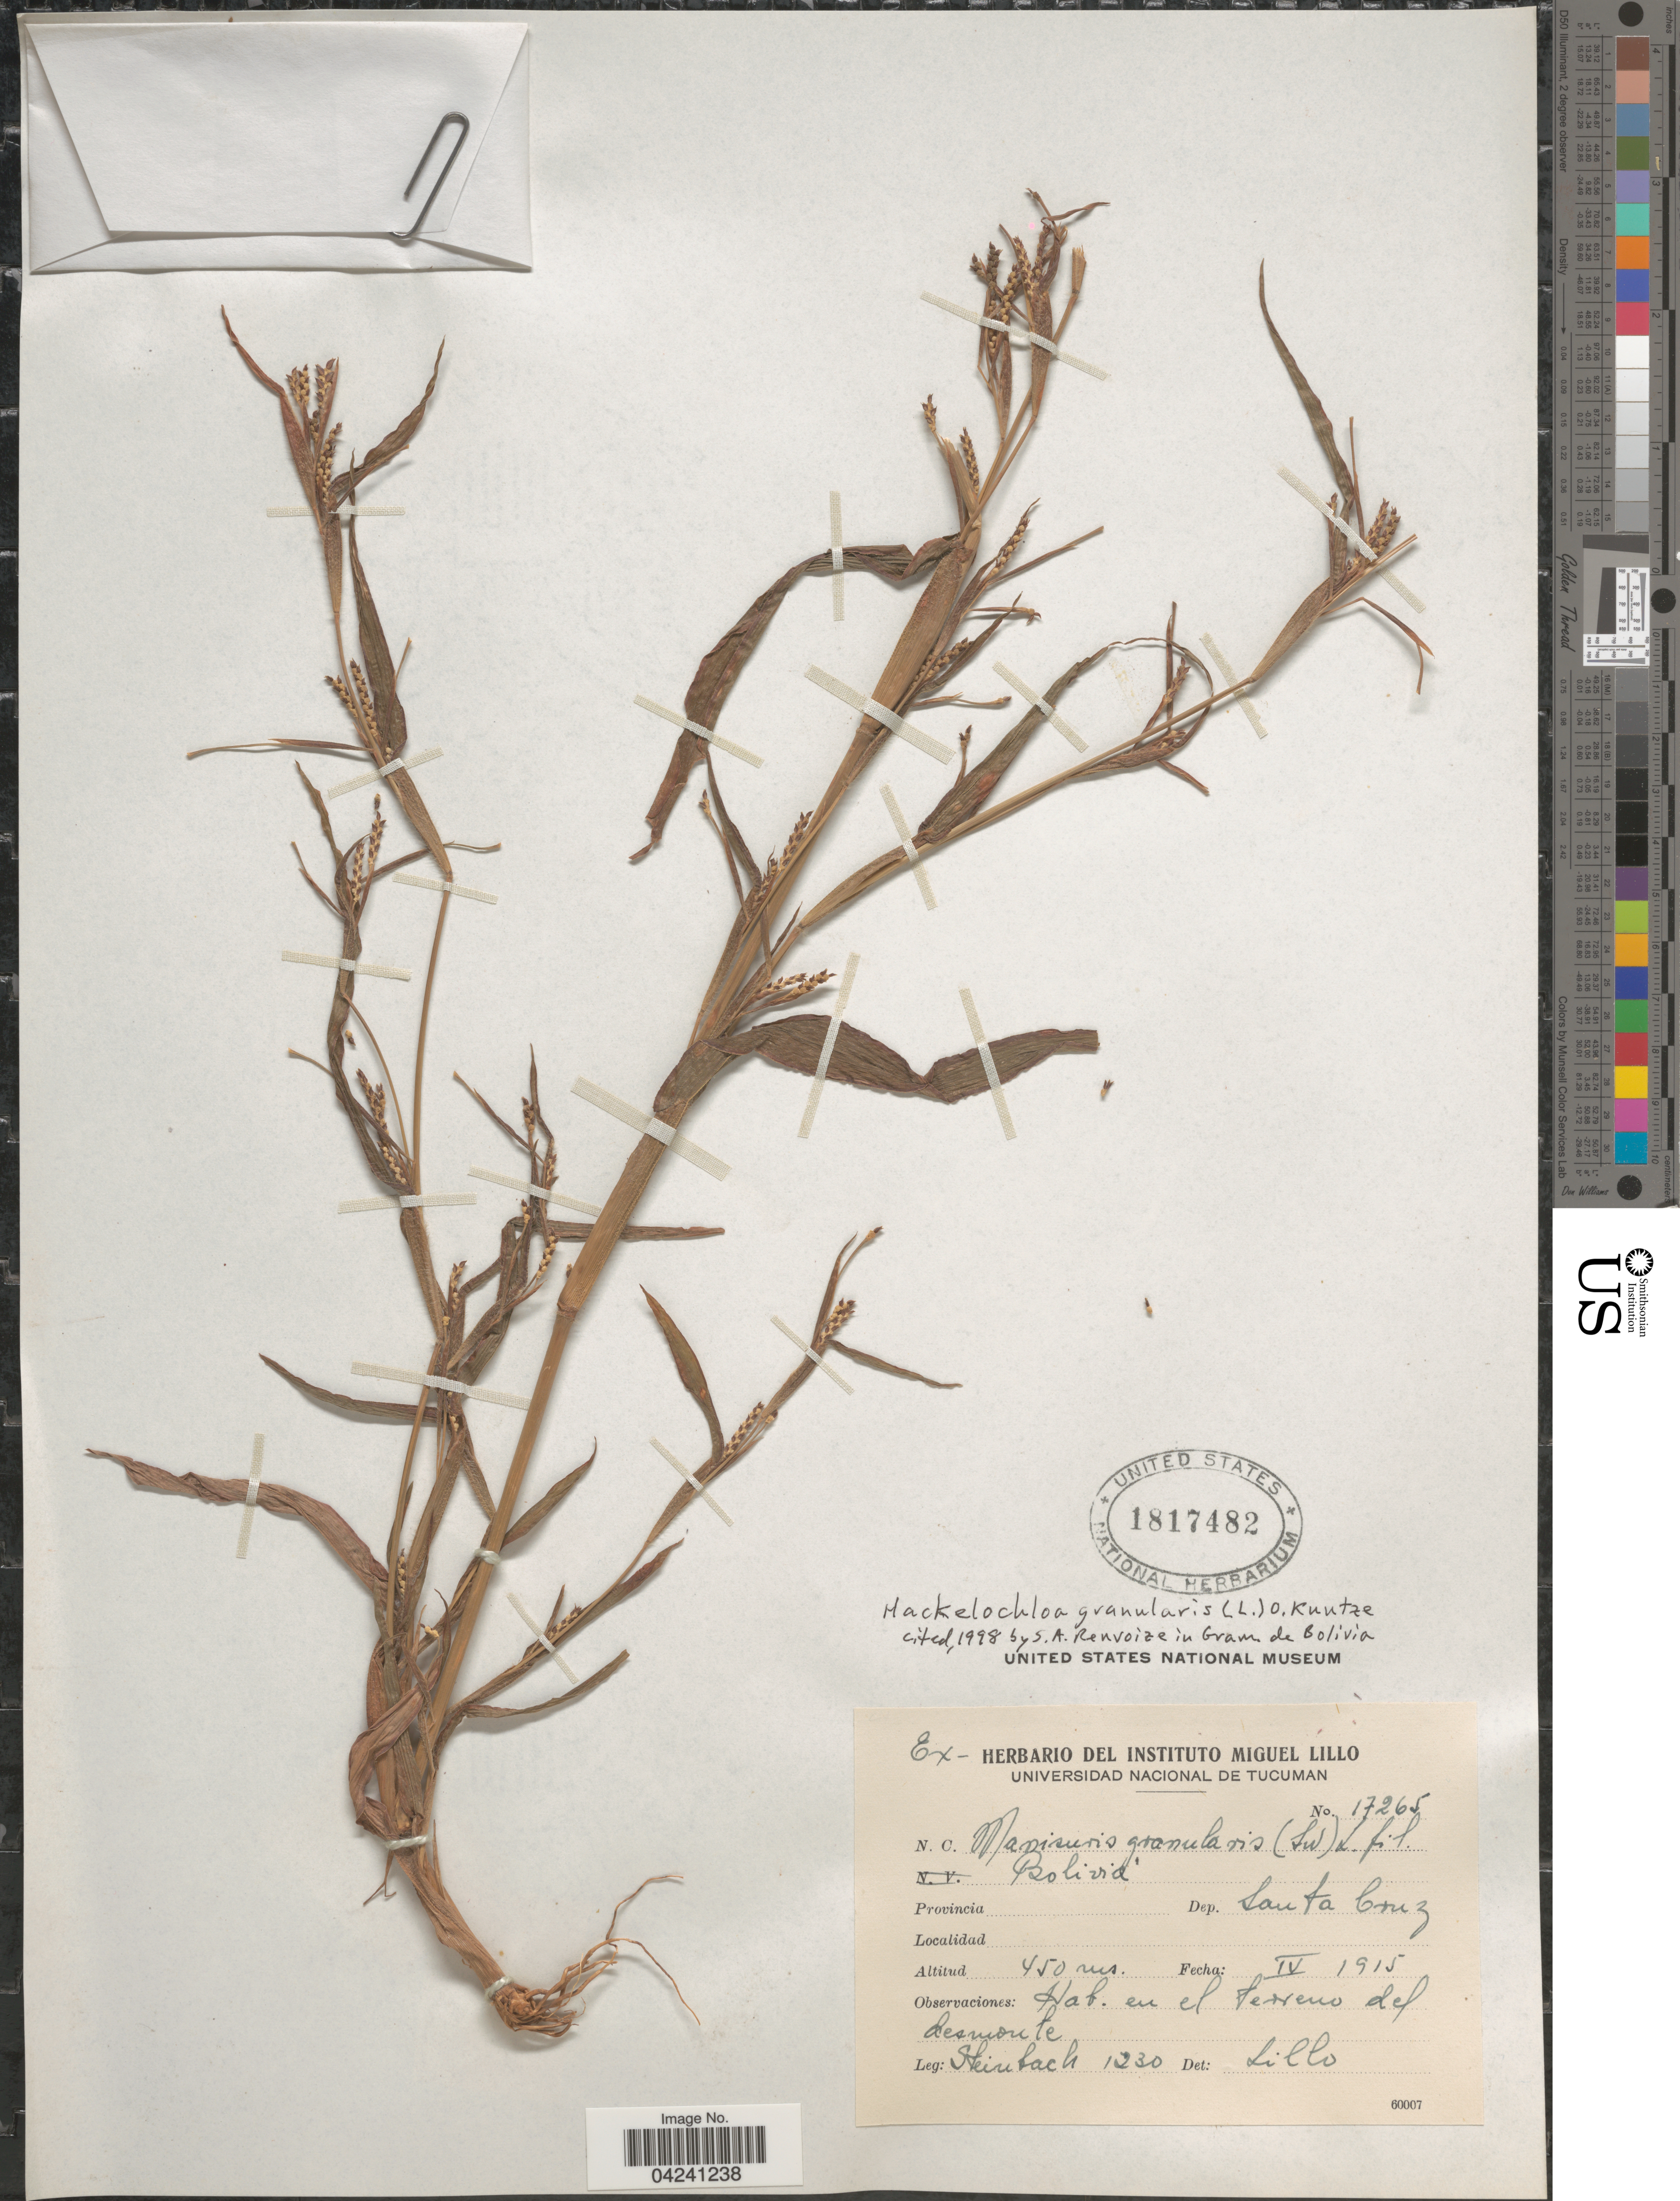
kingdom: Plantae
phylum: Tracheophyta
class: Liliopsida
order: Poales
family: Poaceae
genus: Hackelochloa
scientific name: Hackelochloa granularis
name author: (L.) Kuntze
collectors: Steinbach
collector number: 1230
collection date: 1915-04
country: Bolivia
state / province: Santa Cruz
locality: Dep. Santa Cruz.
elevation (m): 450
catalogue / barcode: US 1817482